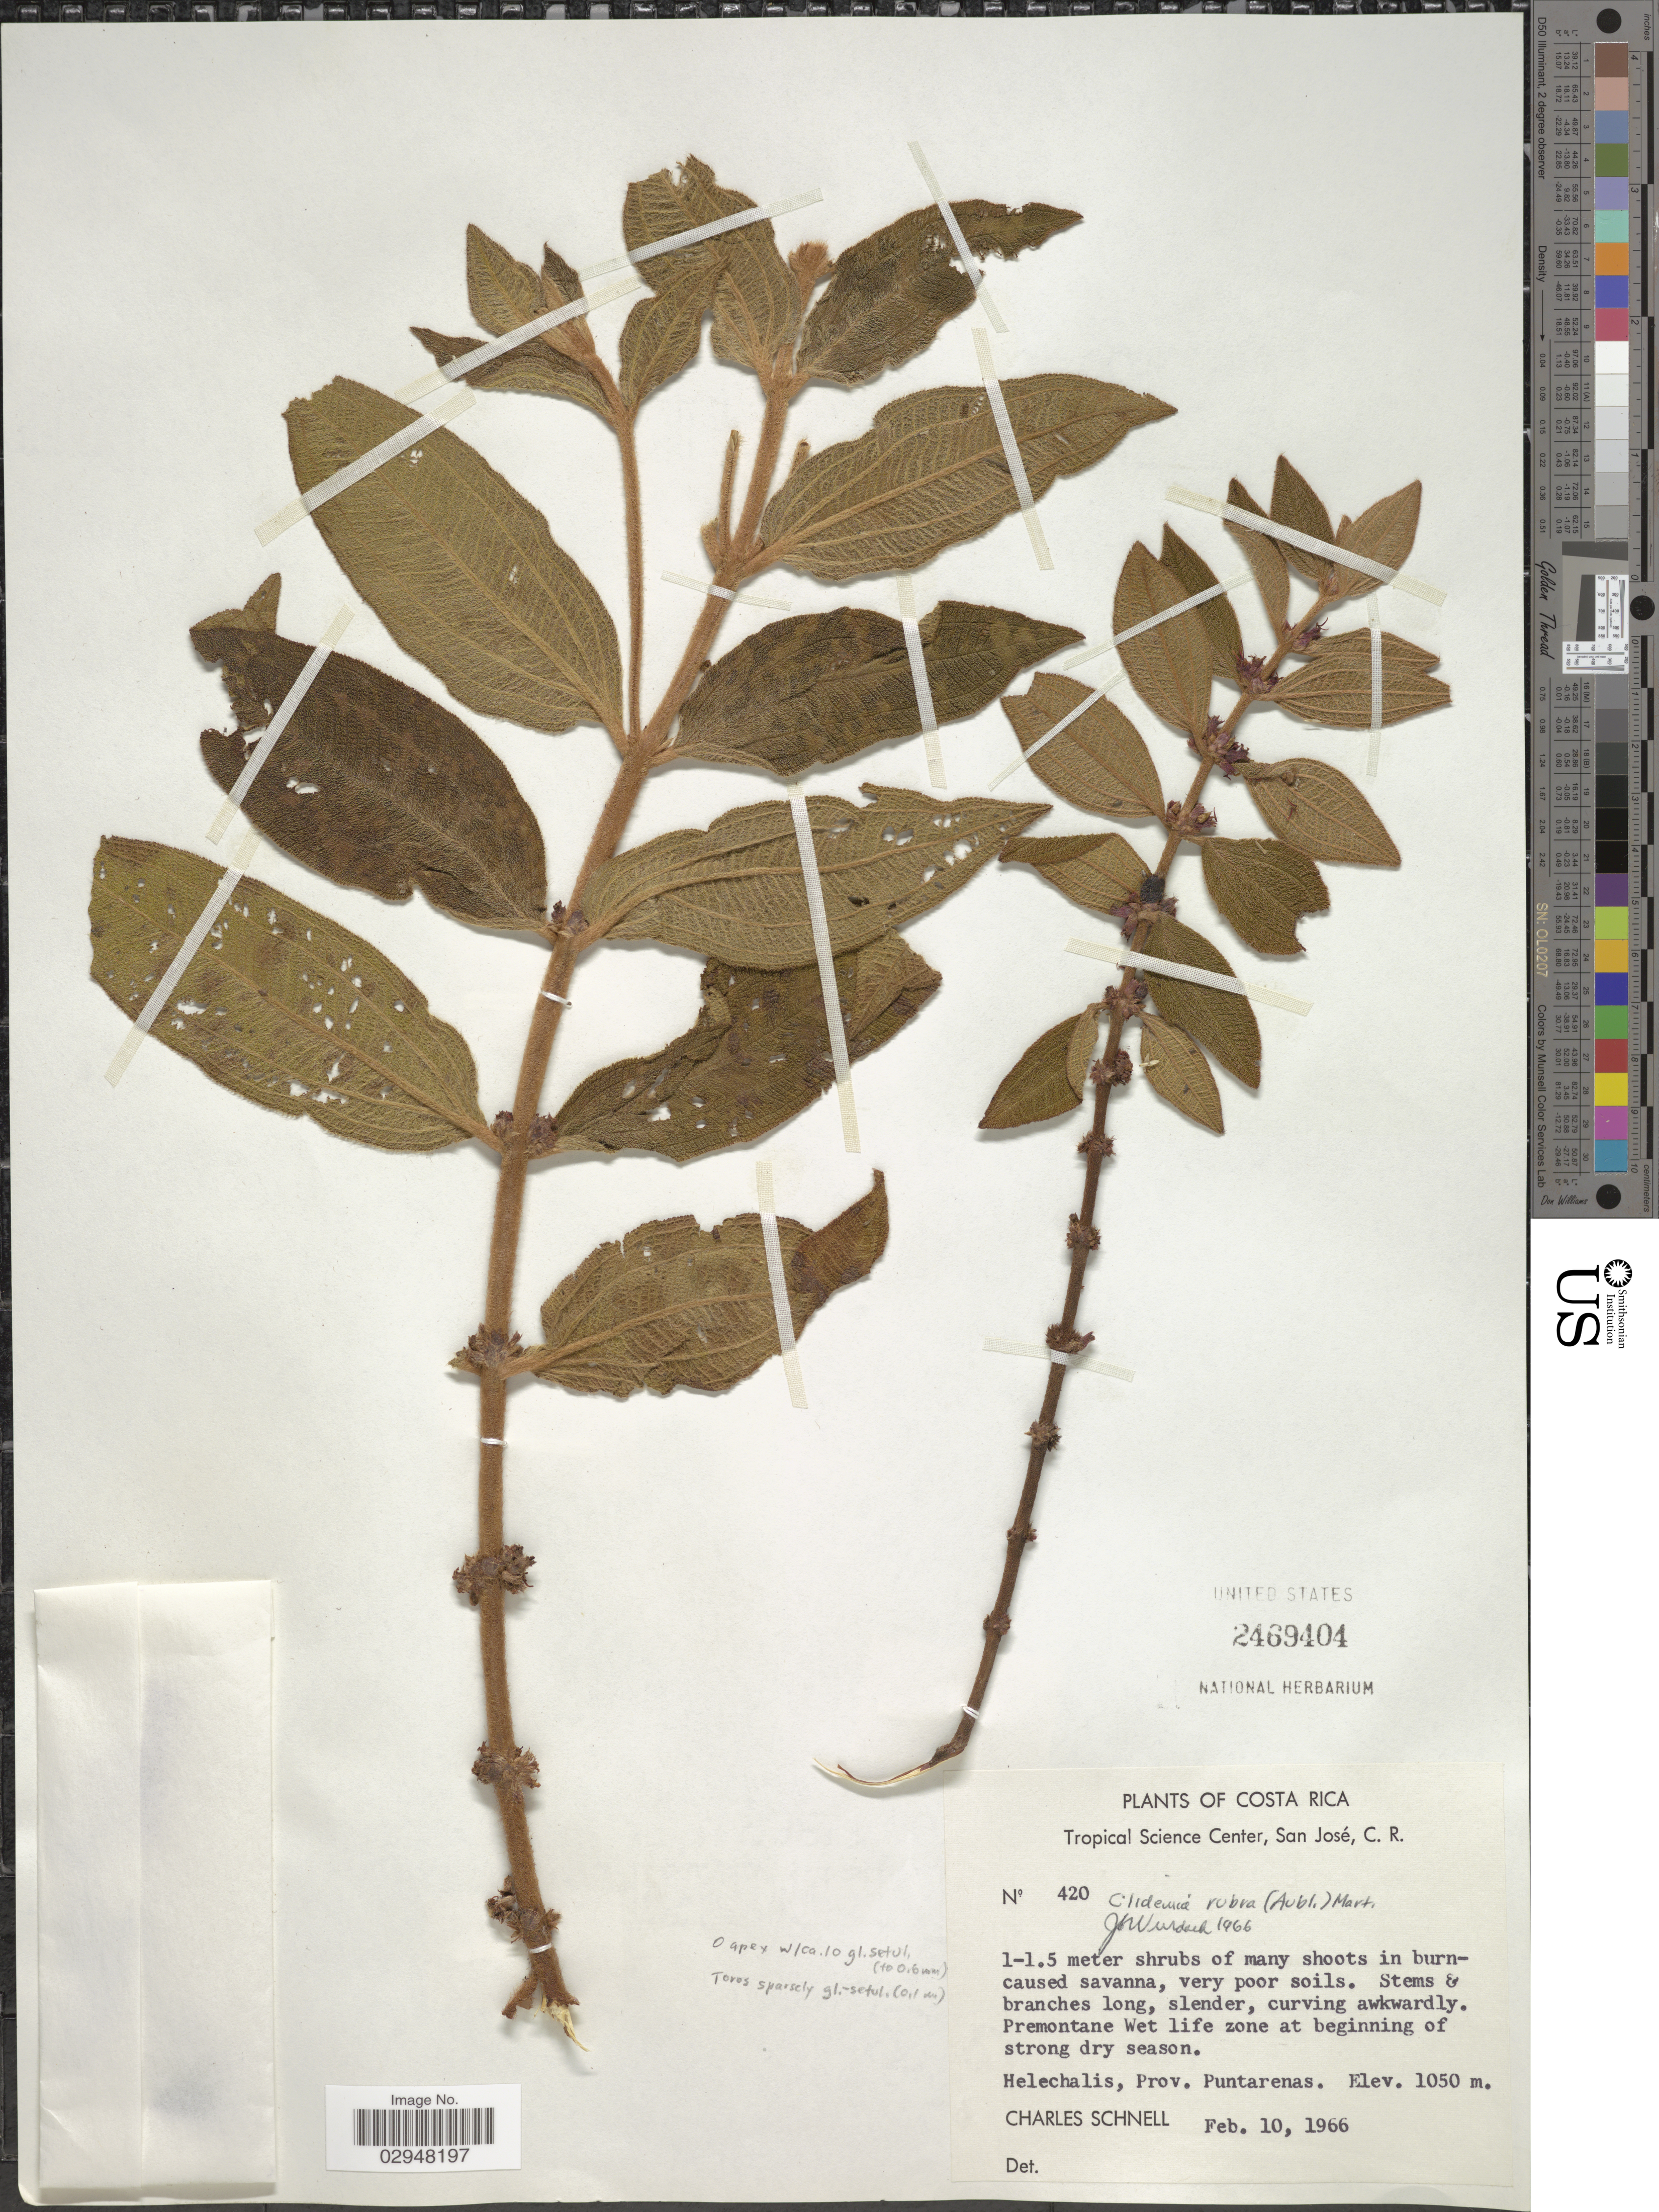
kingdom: Plantae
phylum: Tracheophyta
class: Magnoliopsida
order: Myrtales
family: Melastomataceae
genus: Clidemia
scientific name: Clidemia rubra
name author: (Aubl.) Mart.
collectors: C. Schnell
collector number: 420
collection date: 1966-02-10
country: Costa Rica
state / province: Puntarenas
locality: Helechalis.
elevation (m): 1050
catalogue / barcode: US 2469404